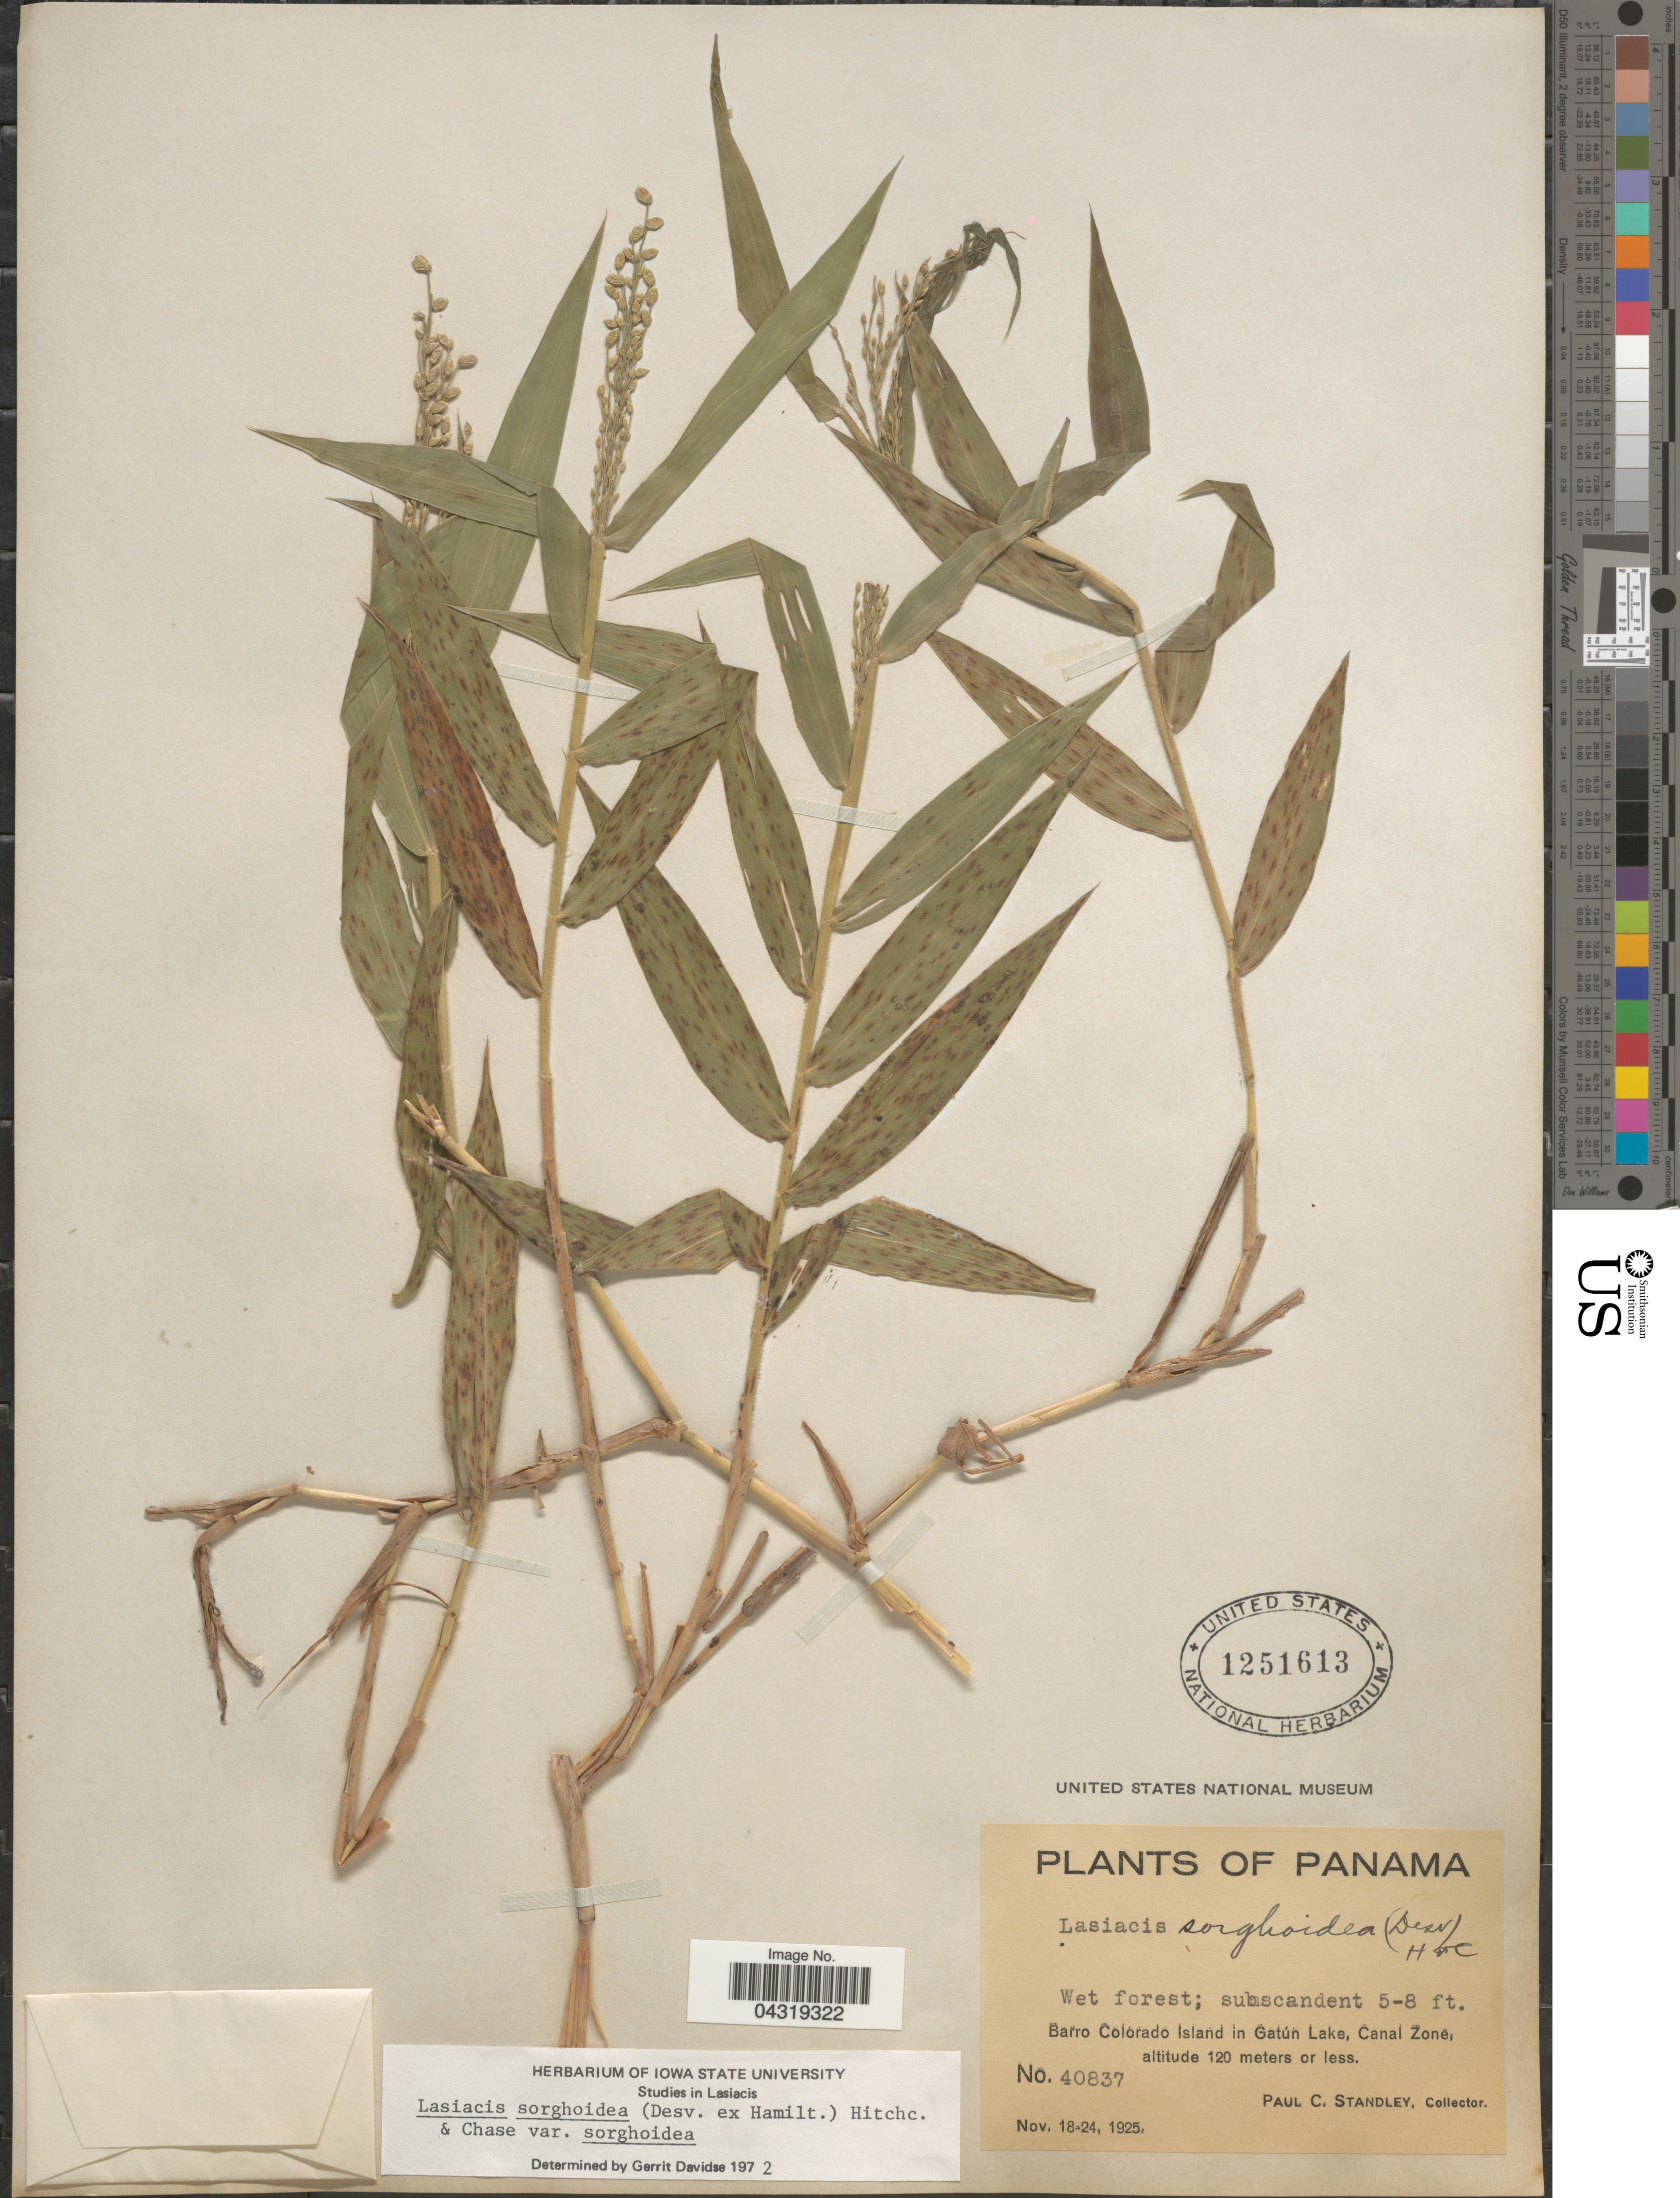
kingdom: Plantae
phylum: Tracheophyta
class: Liliopsida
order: Poales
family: Poaceae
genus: Lasiacis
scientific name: Lasiacis sorghoidea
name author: (Desv. ex Ham.) Hitchc. & Chase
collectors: P. C. Standley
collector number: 40837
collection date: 1925-11-18/1925-11-24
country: Panama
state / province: Colón / Panamá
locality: Barro Colorado Island in Gatún Lake, Canal Zone.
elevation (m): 120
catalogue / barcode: US 1251613